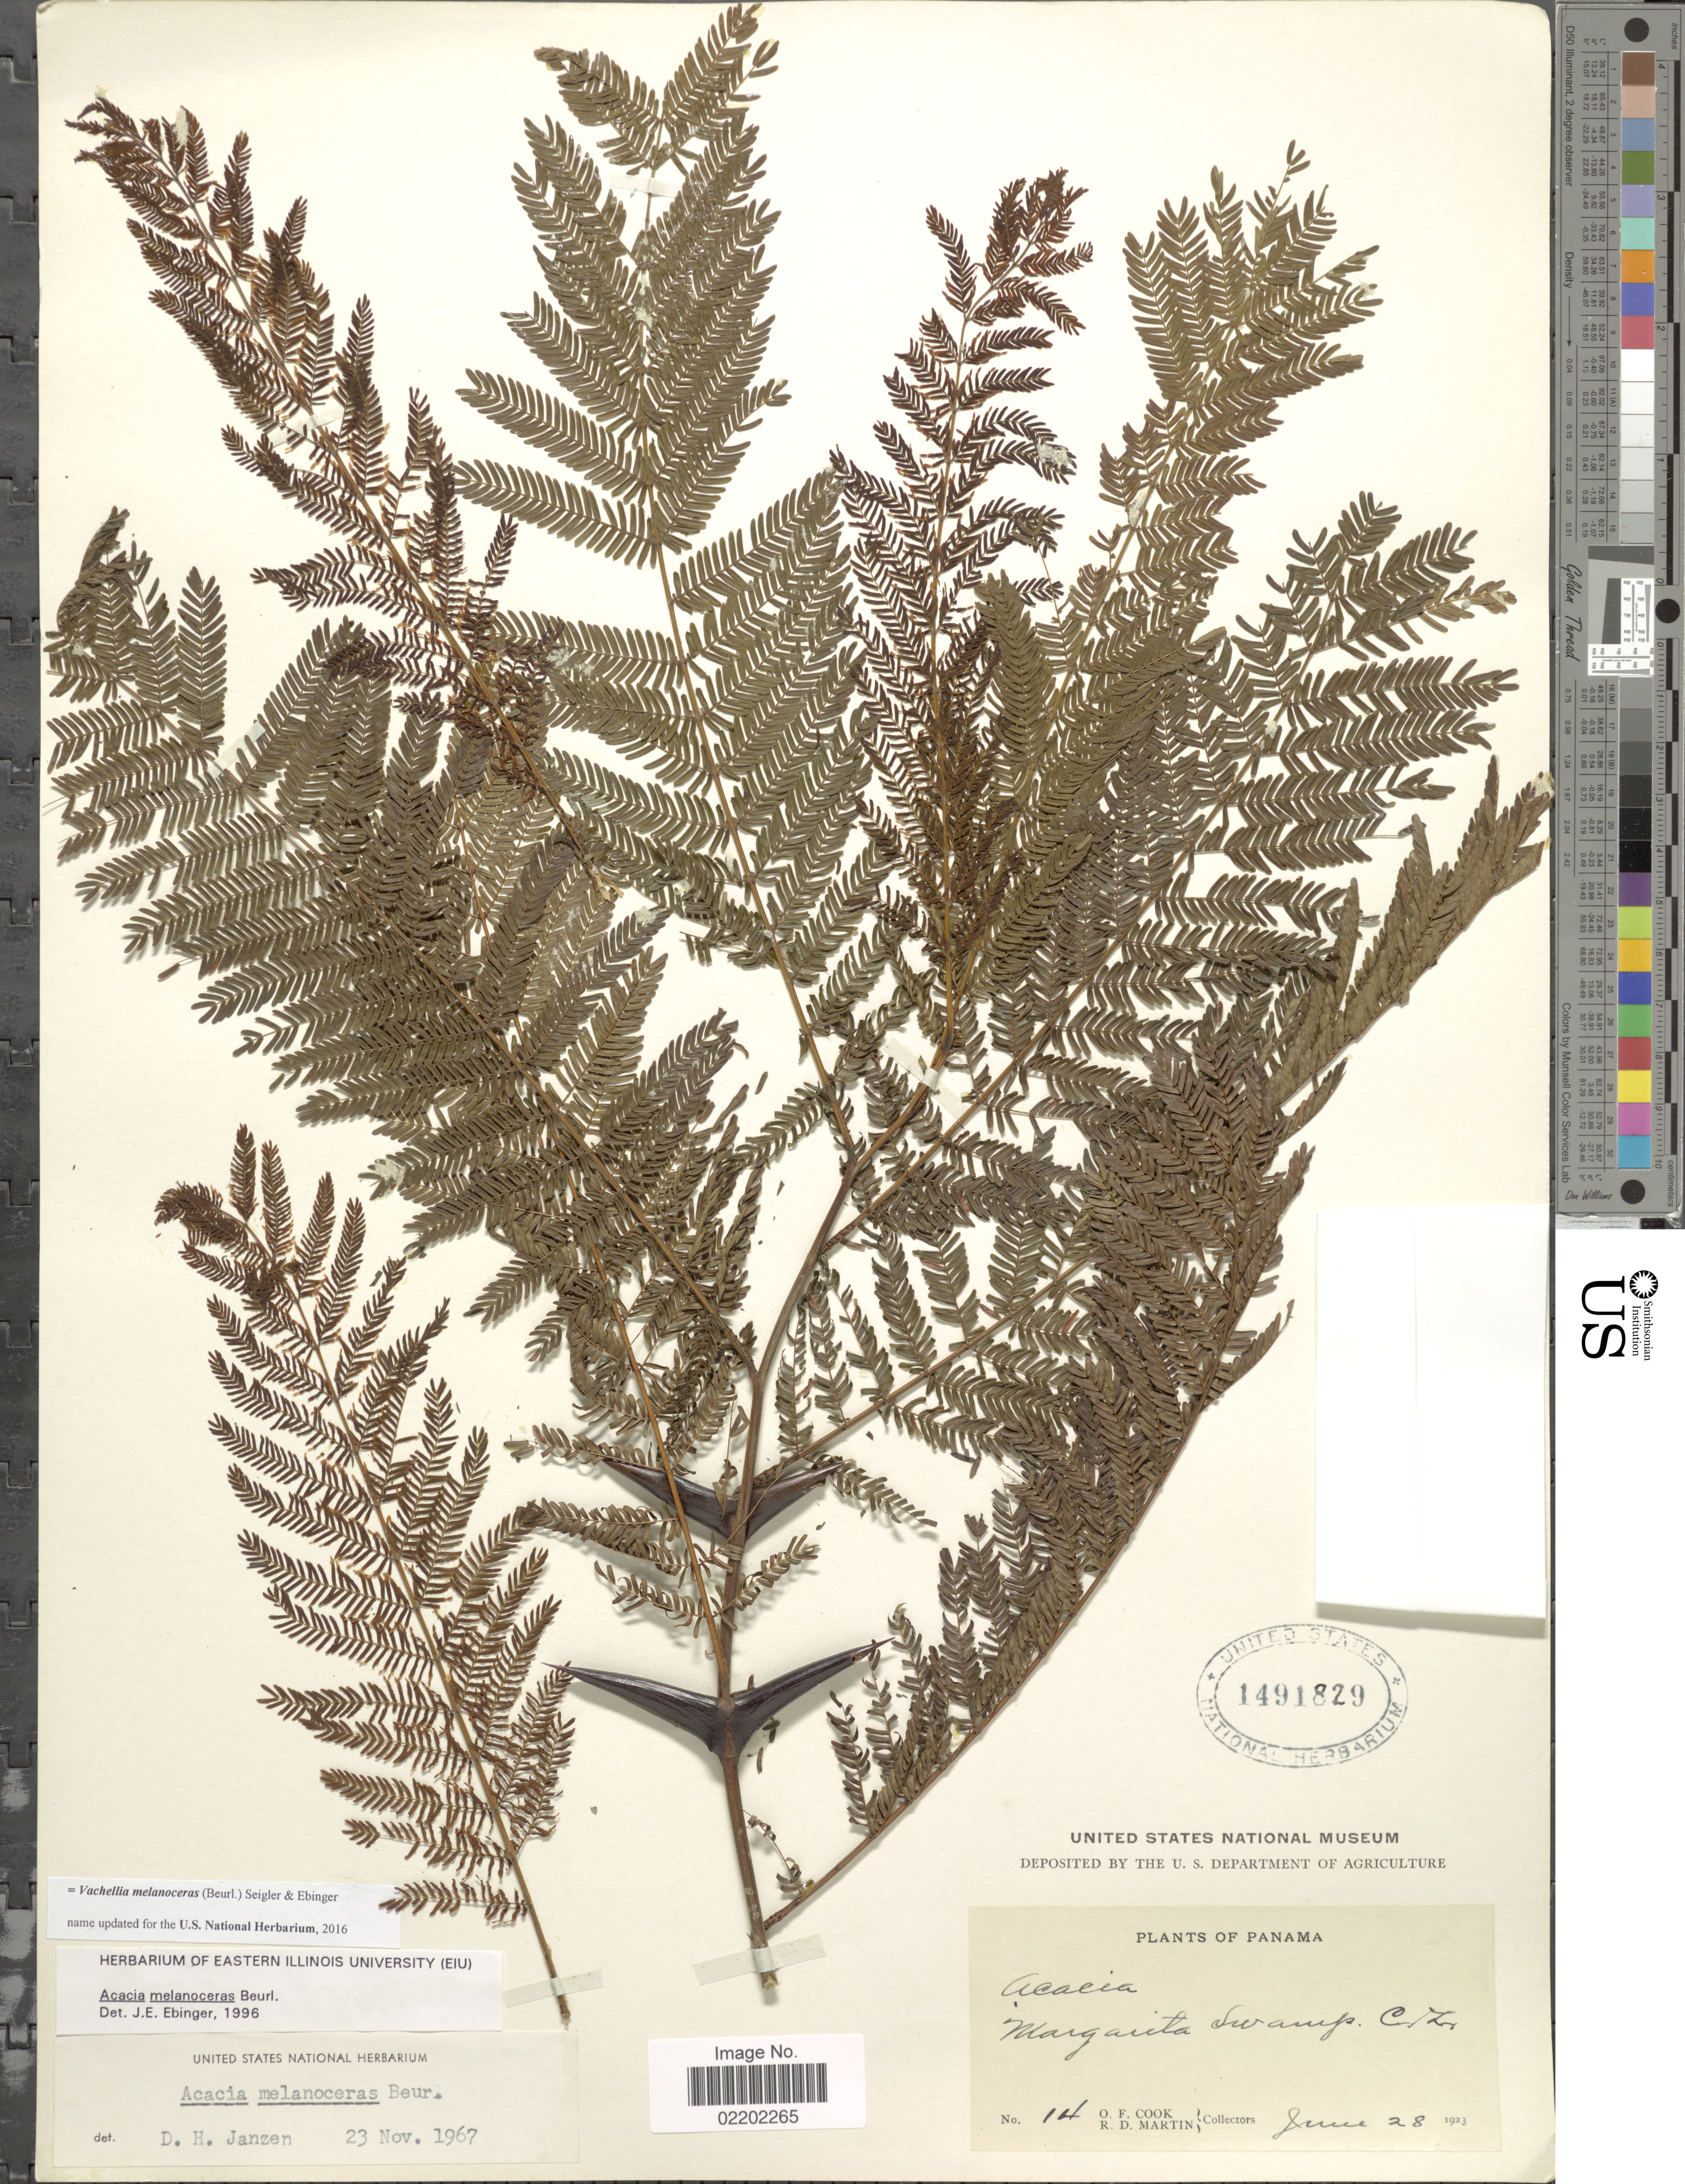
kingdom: Plantae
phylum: Tracheophyta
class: Magnoliopsida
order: Fabales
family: Fabaceae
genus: Vachellia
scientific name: Vachellia melanoceras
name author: (Beurl.) Seigler & Ebinger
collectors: O. F. Cook & R. D. Martin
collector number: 14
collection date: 1923-06-28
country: Panama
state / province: Colón / Panamá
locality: Margarita Swamp, C. Z.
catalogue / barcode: US 1491829